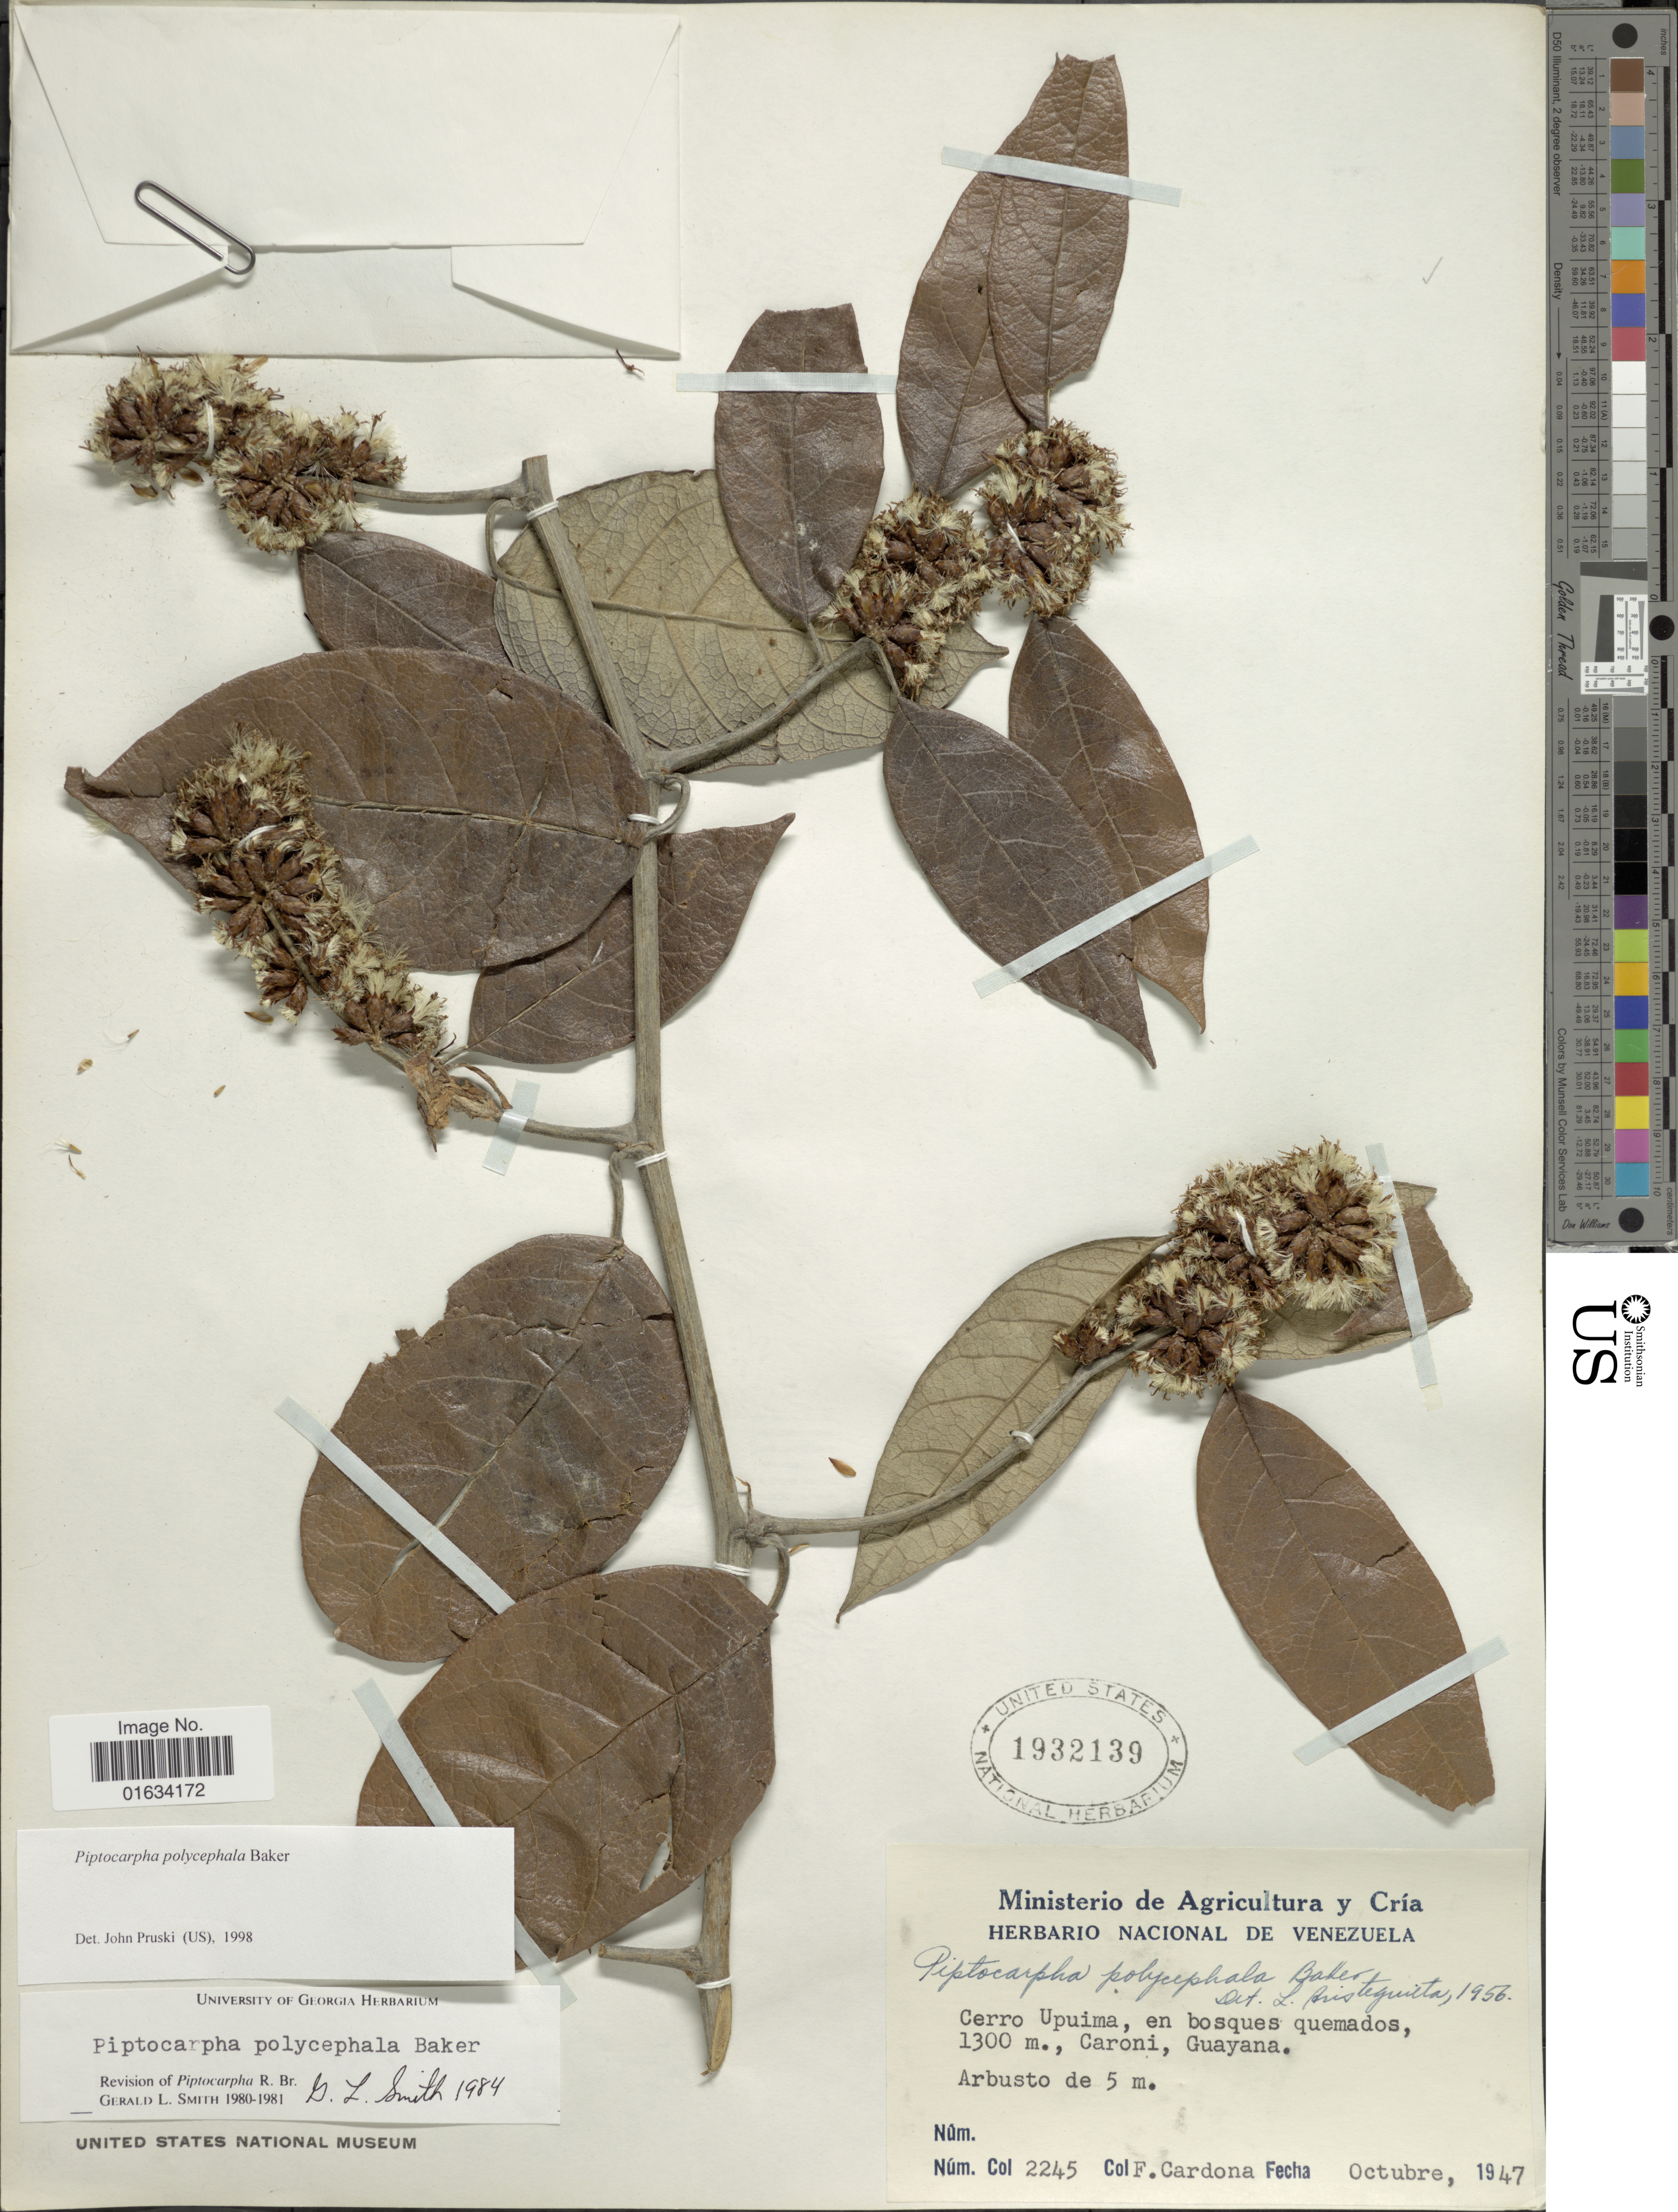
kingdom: Plantae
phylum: Tracheophyta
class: Magnoliopsida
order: Asterales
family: Asteraceae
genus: Piptocarpha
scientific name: Piptocarpha polycephala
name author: Baker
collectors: F. Cardona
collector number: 2245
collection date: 1947-10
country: Venezuela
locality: Venezuela. Cerro Upuima, en bosques quemados, Caroni, Guayana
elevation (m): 1300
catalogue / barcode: US 1932139